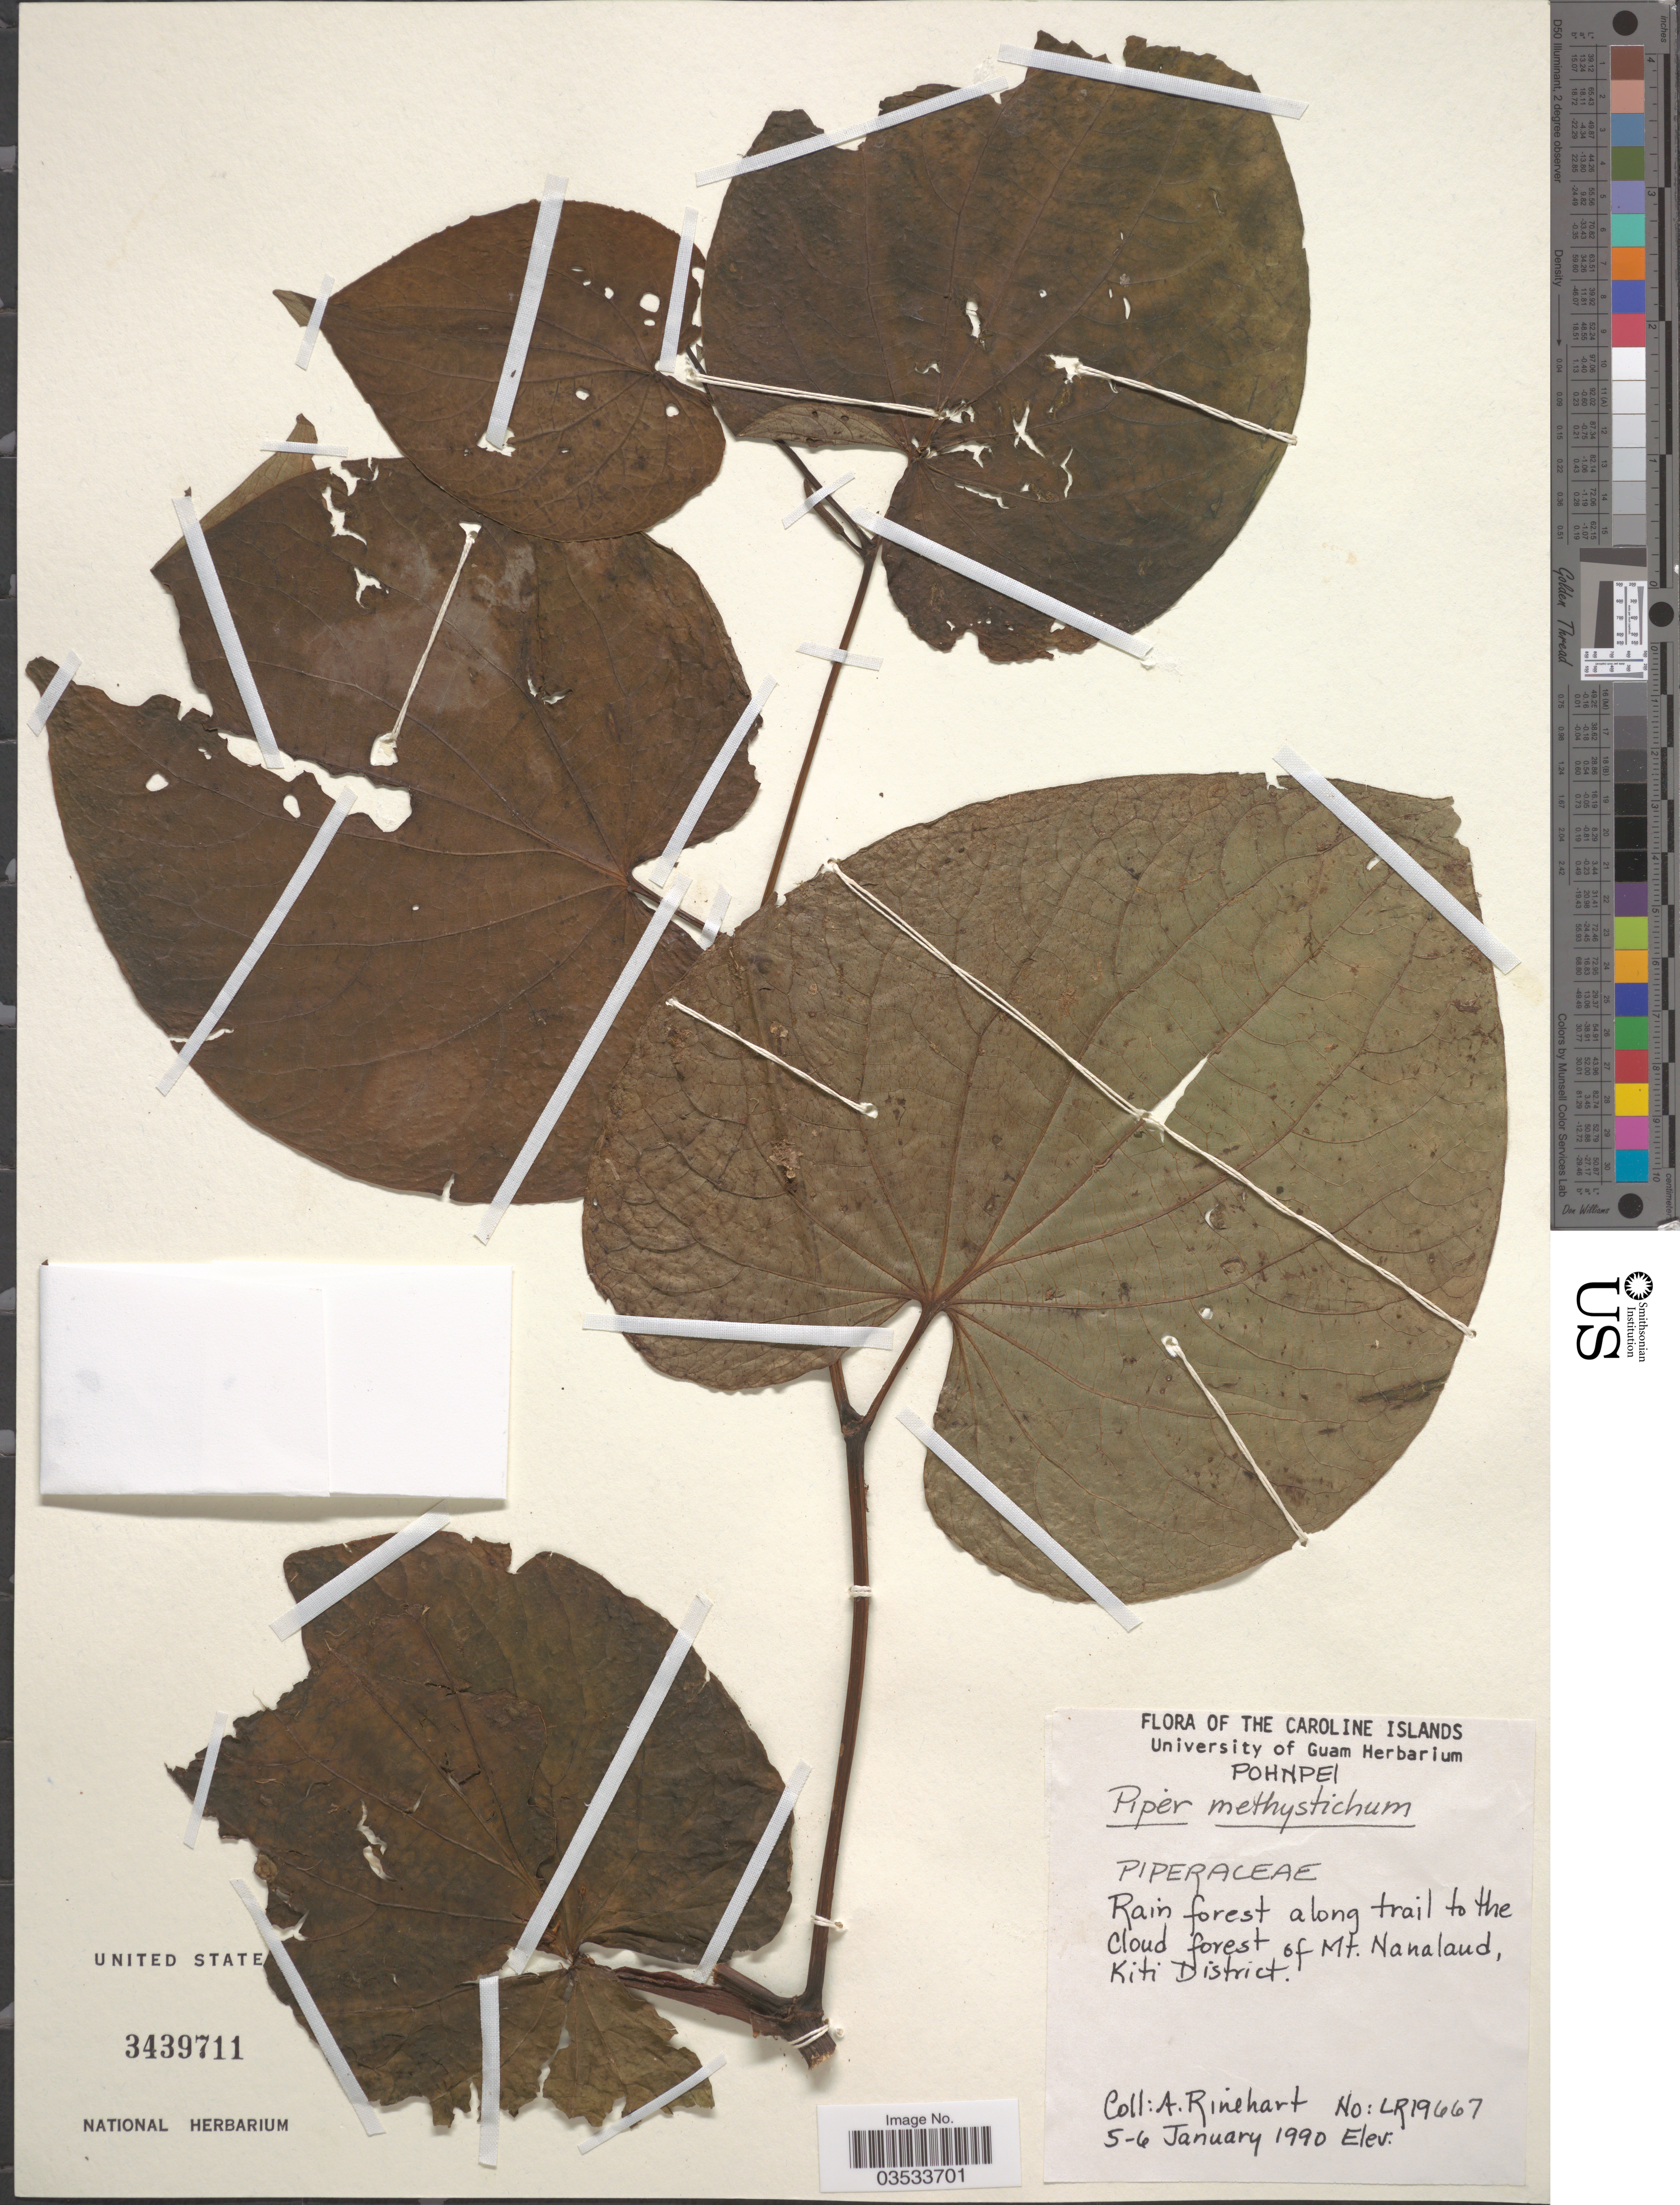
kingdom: Plantae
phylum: Tracheophyta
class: Magnoliopsida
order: Piperales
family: Piperaceae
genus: Piper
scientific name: Piper methysticum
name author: J.R. Forst. & G. Forst.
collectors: A. Rinehart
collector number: LR19667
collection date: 1990-01-05/1990-01-06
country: Micronesia, Federated States of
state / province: Pohnpei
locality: Caroline Islands. Rain forest along trail to the cloud forest of Mt. Nanalaud, Kiti District.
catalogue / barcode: US 3439711